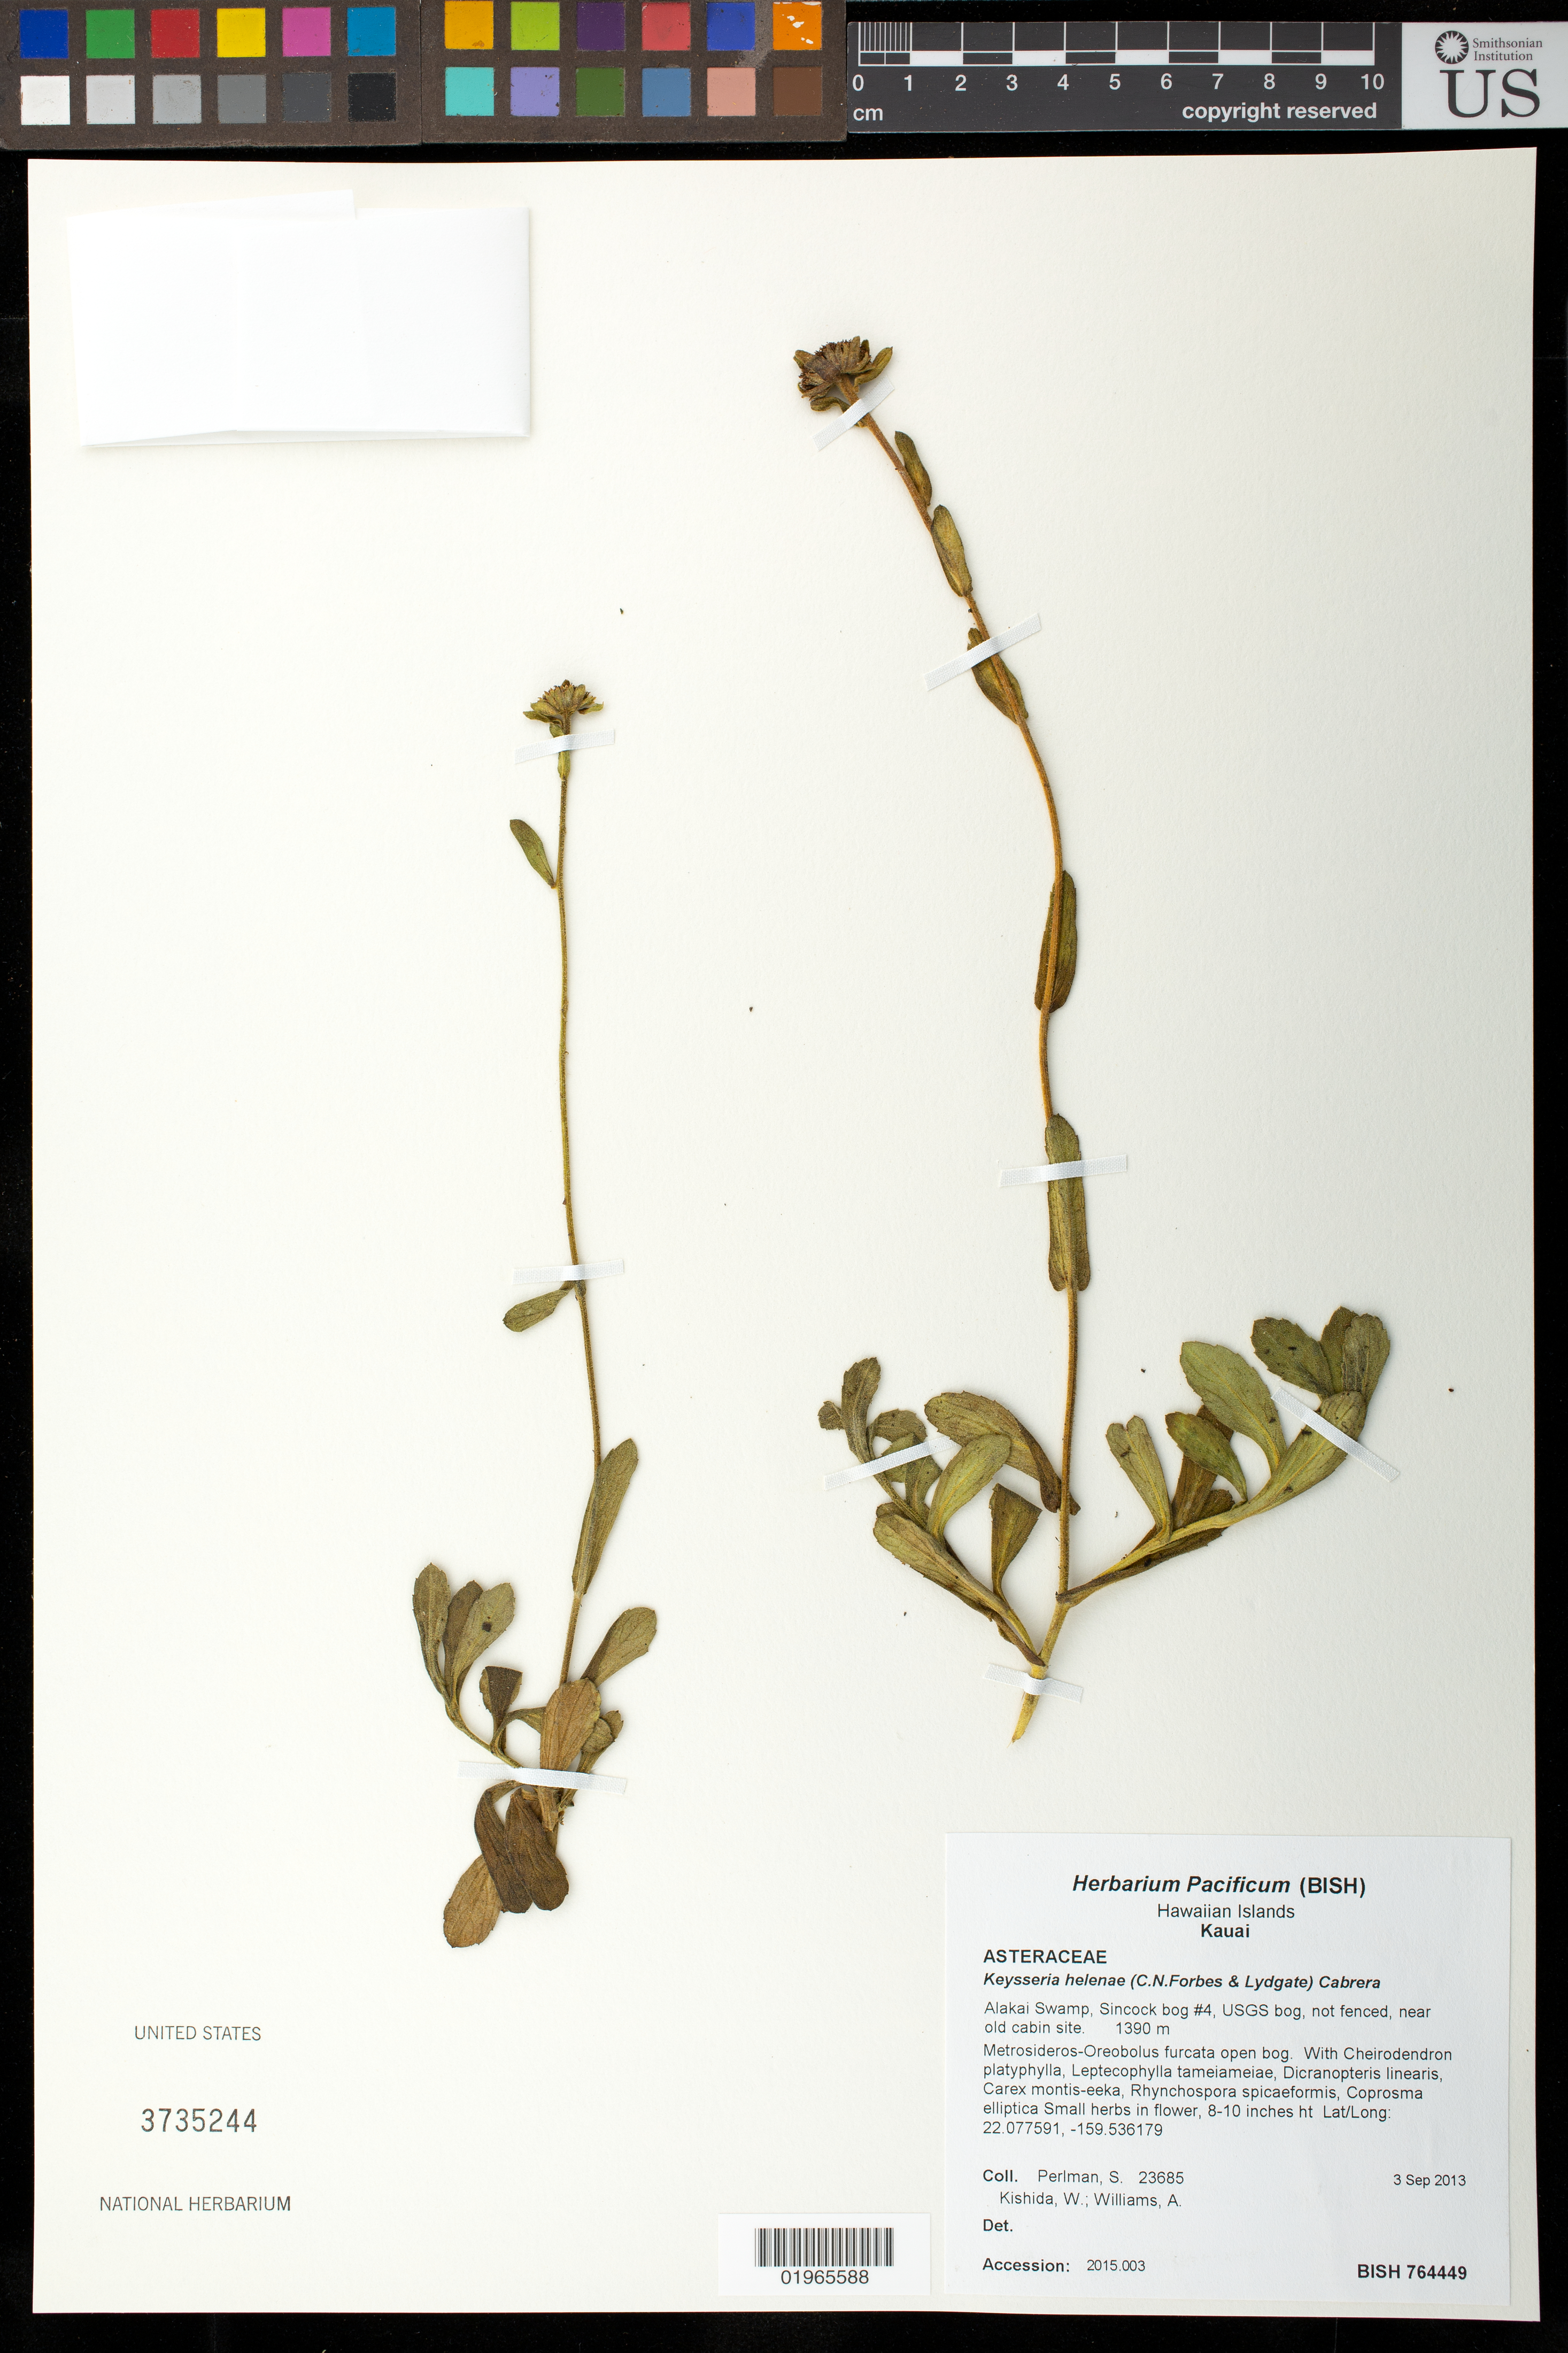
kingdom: Plantae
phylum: Tracheophyta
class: Magnoliopsida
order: Asterales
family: Asteraceae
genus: Keysseria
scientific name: Keysseria helena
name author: (C.N. Forbes & Lydgate) Cabrera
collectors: S. P. Perlman, W. Kishida & A. Williams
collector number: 23685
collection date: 2013-09-03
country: United States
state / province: Hawaii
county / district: Kauai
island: Kaua'i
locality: Hanalei District, Alakai Swamp, Sincock bog #4, USGS bog, not fenced, near old cabin site.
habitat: Open bog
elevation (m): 1390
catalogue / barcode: US 3735244